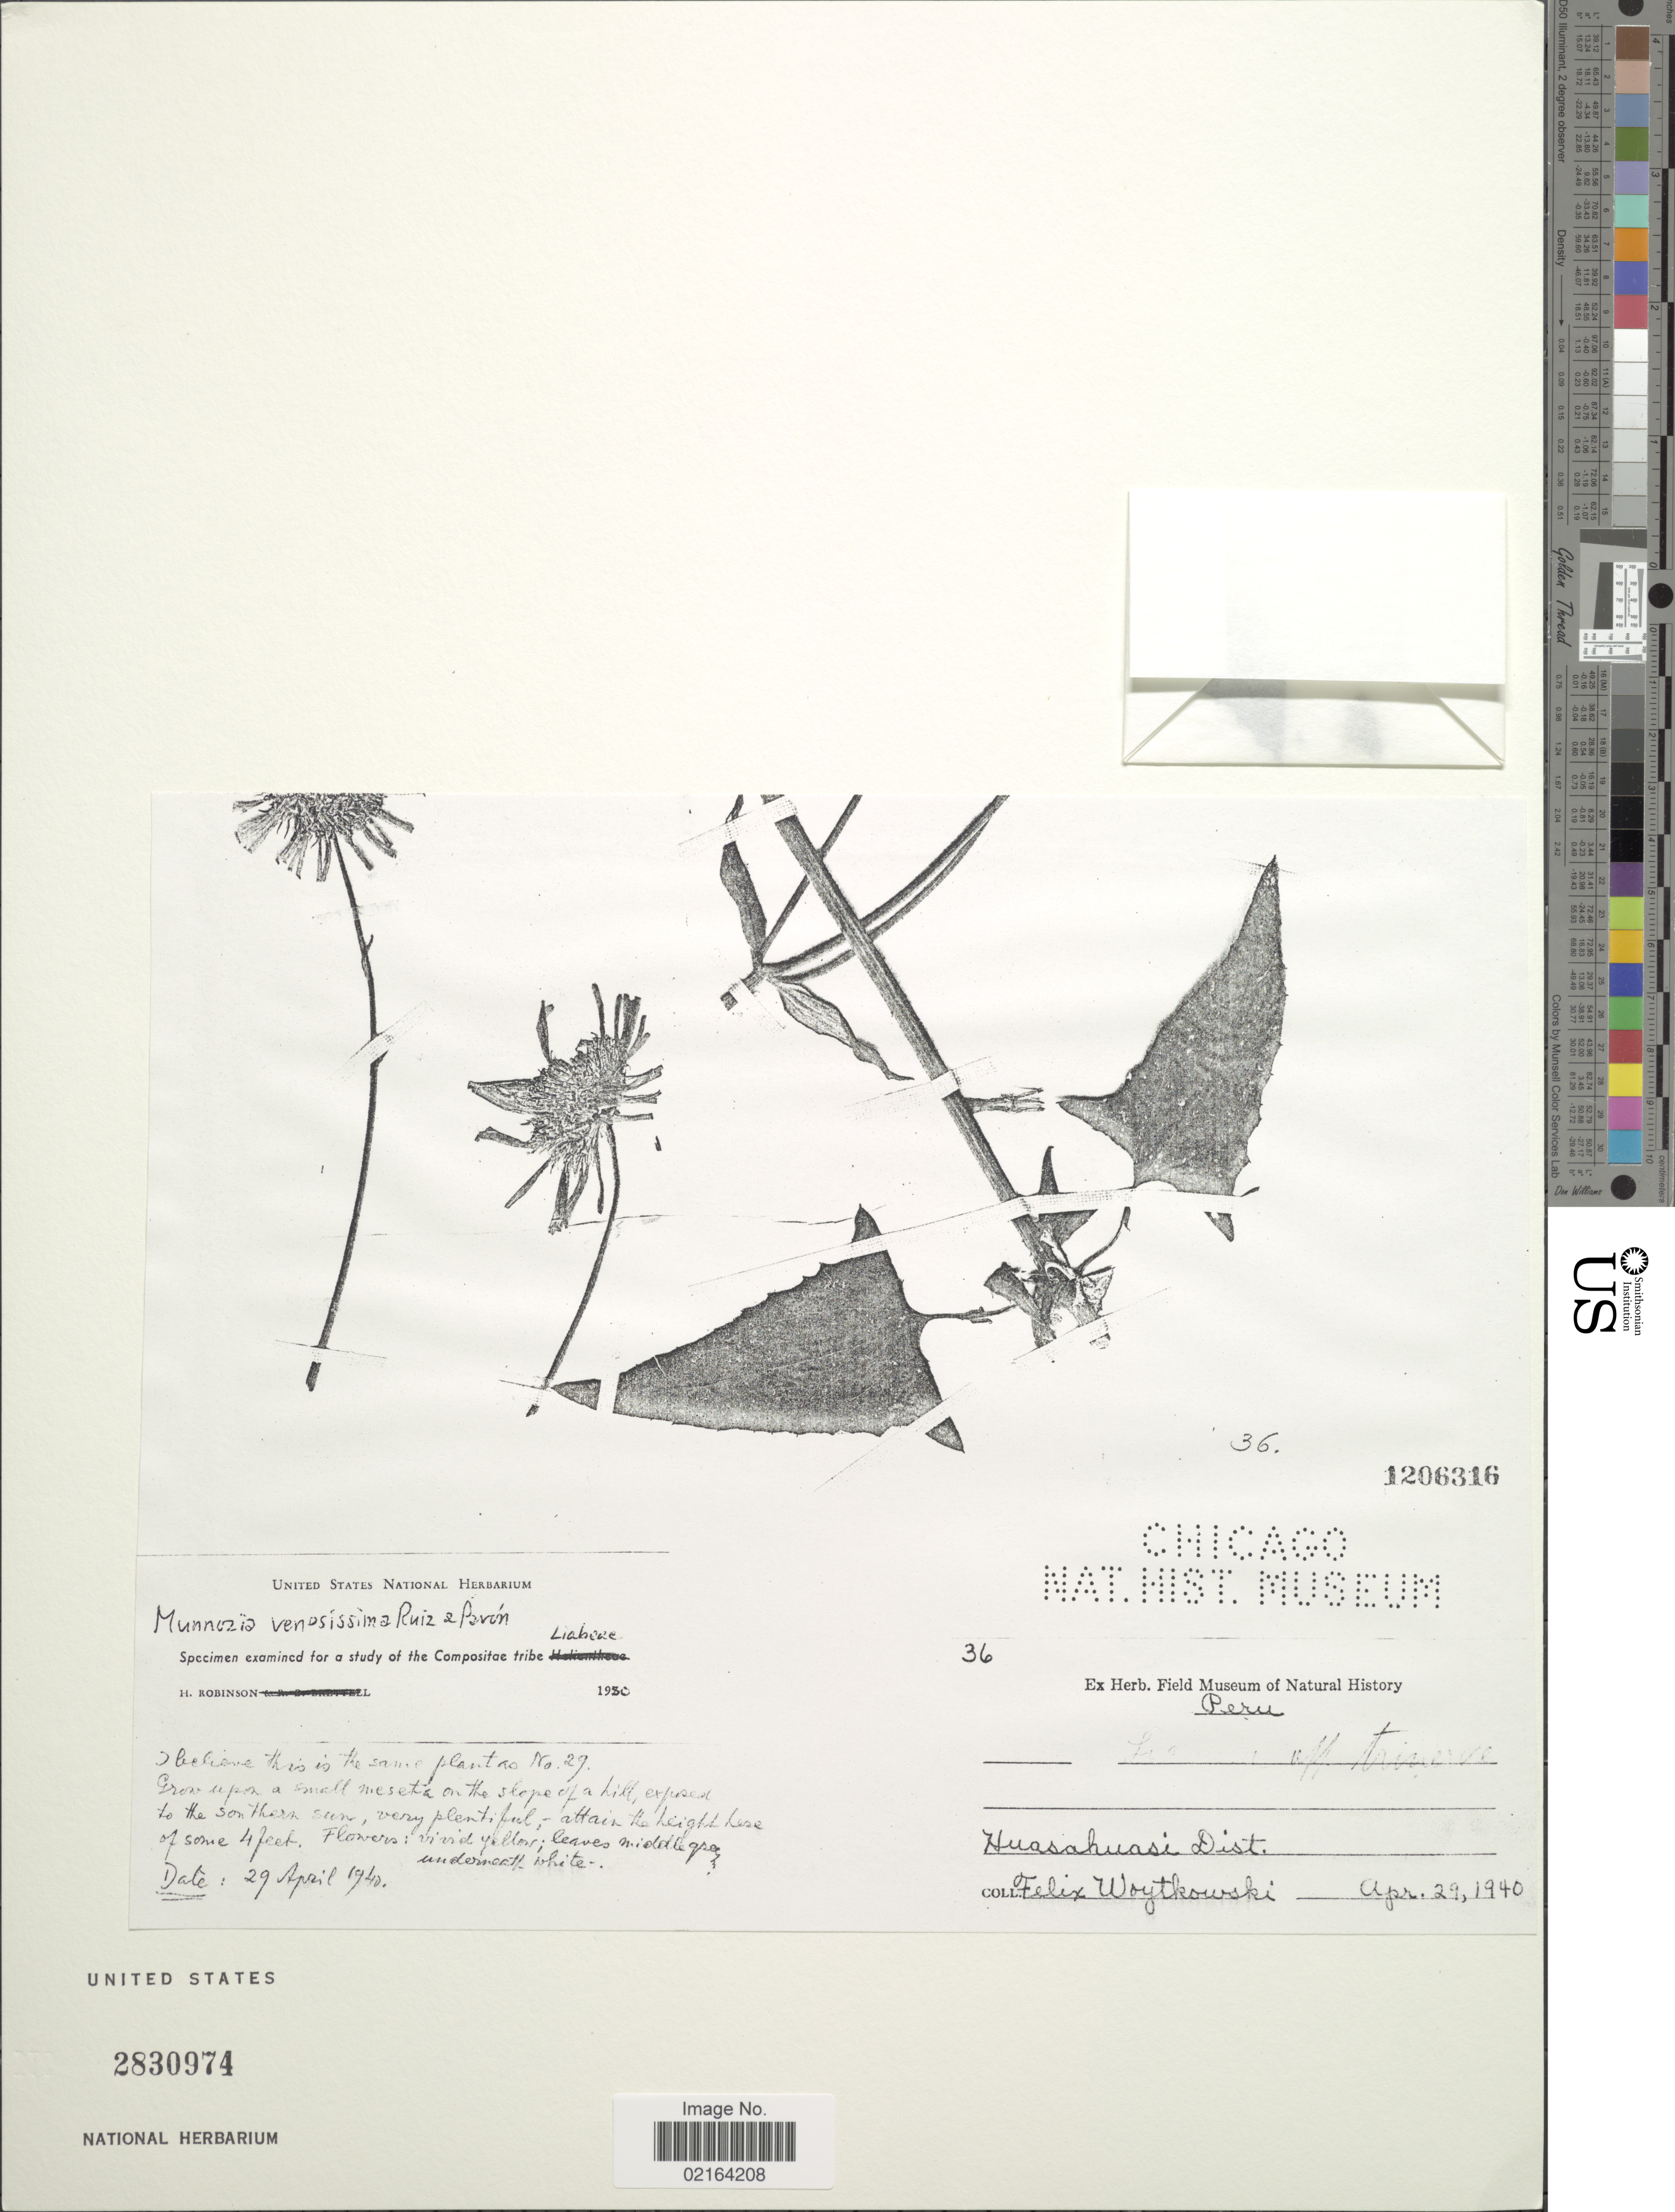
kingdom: Plantae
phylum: Tracheophyta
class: Magnoliopsida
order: Asterales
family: Asteraceae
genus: Munnozia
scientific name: Munnozia venosissima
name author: Ruiz & Pav.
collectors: F. Woytkowski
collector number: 36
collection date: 1940-04-29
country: Peru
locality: Huasahuasi Distr.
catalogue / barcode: US 2830974